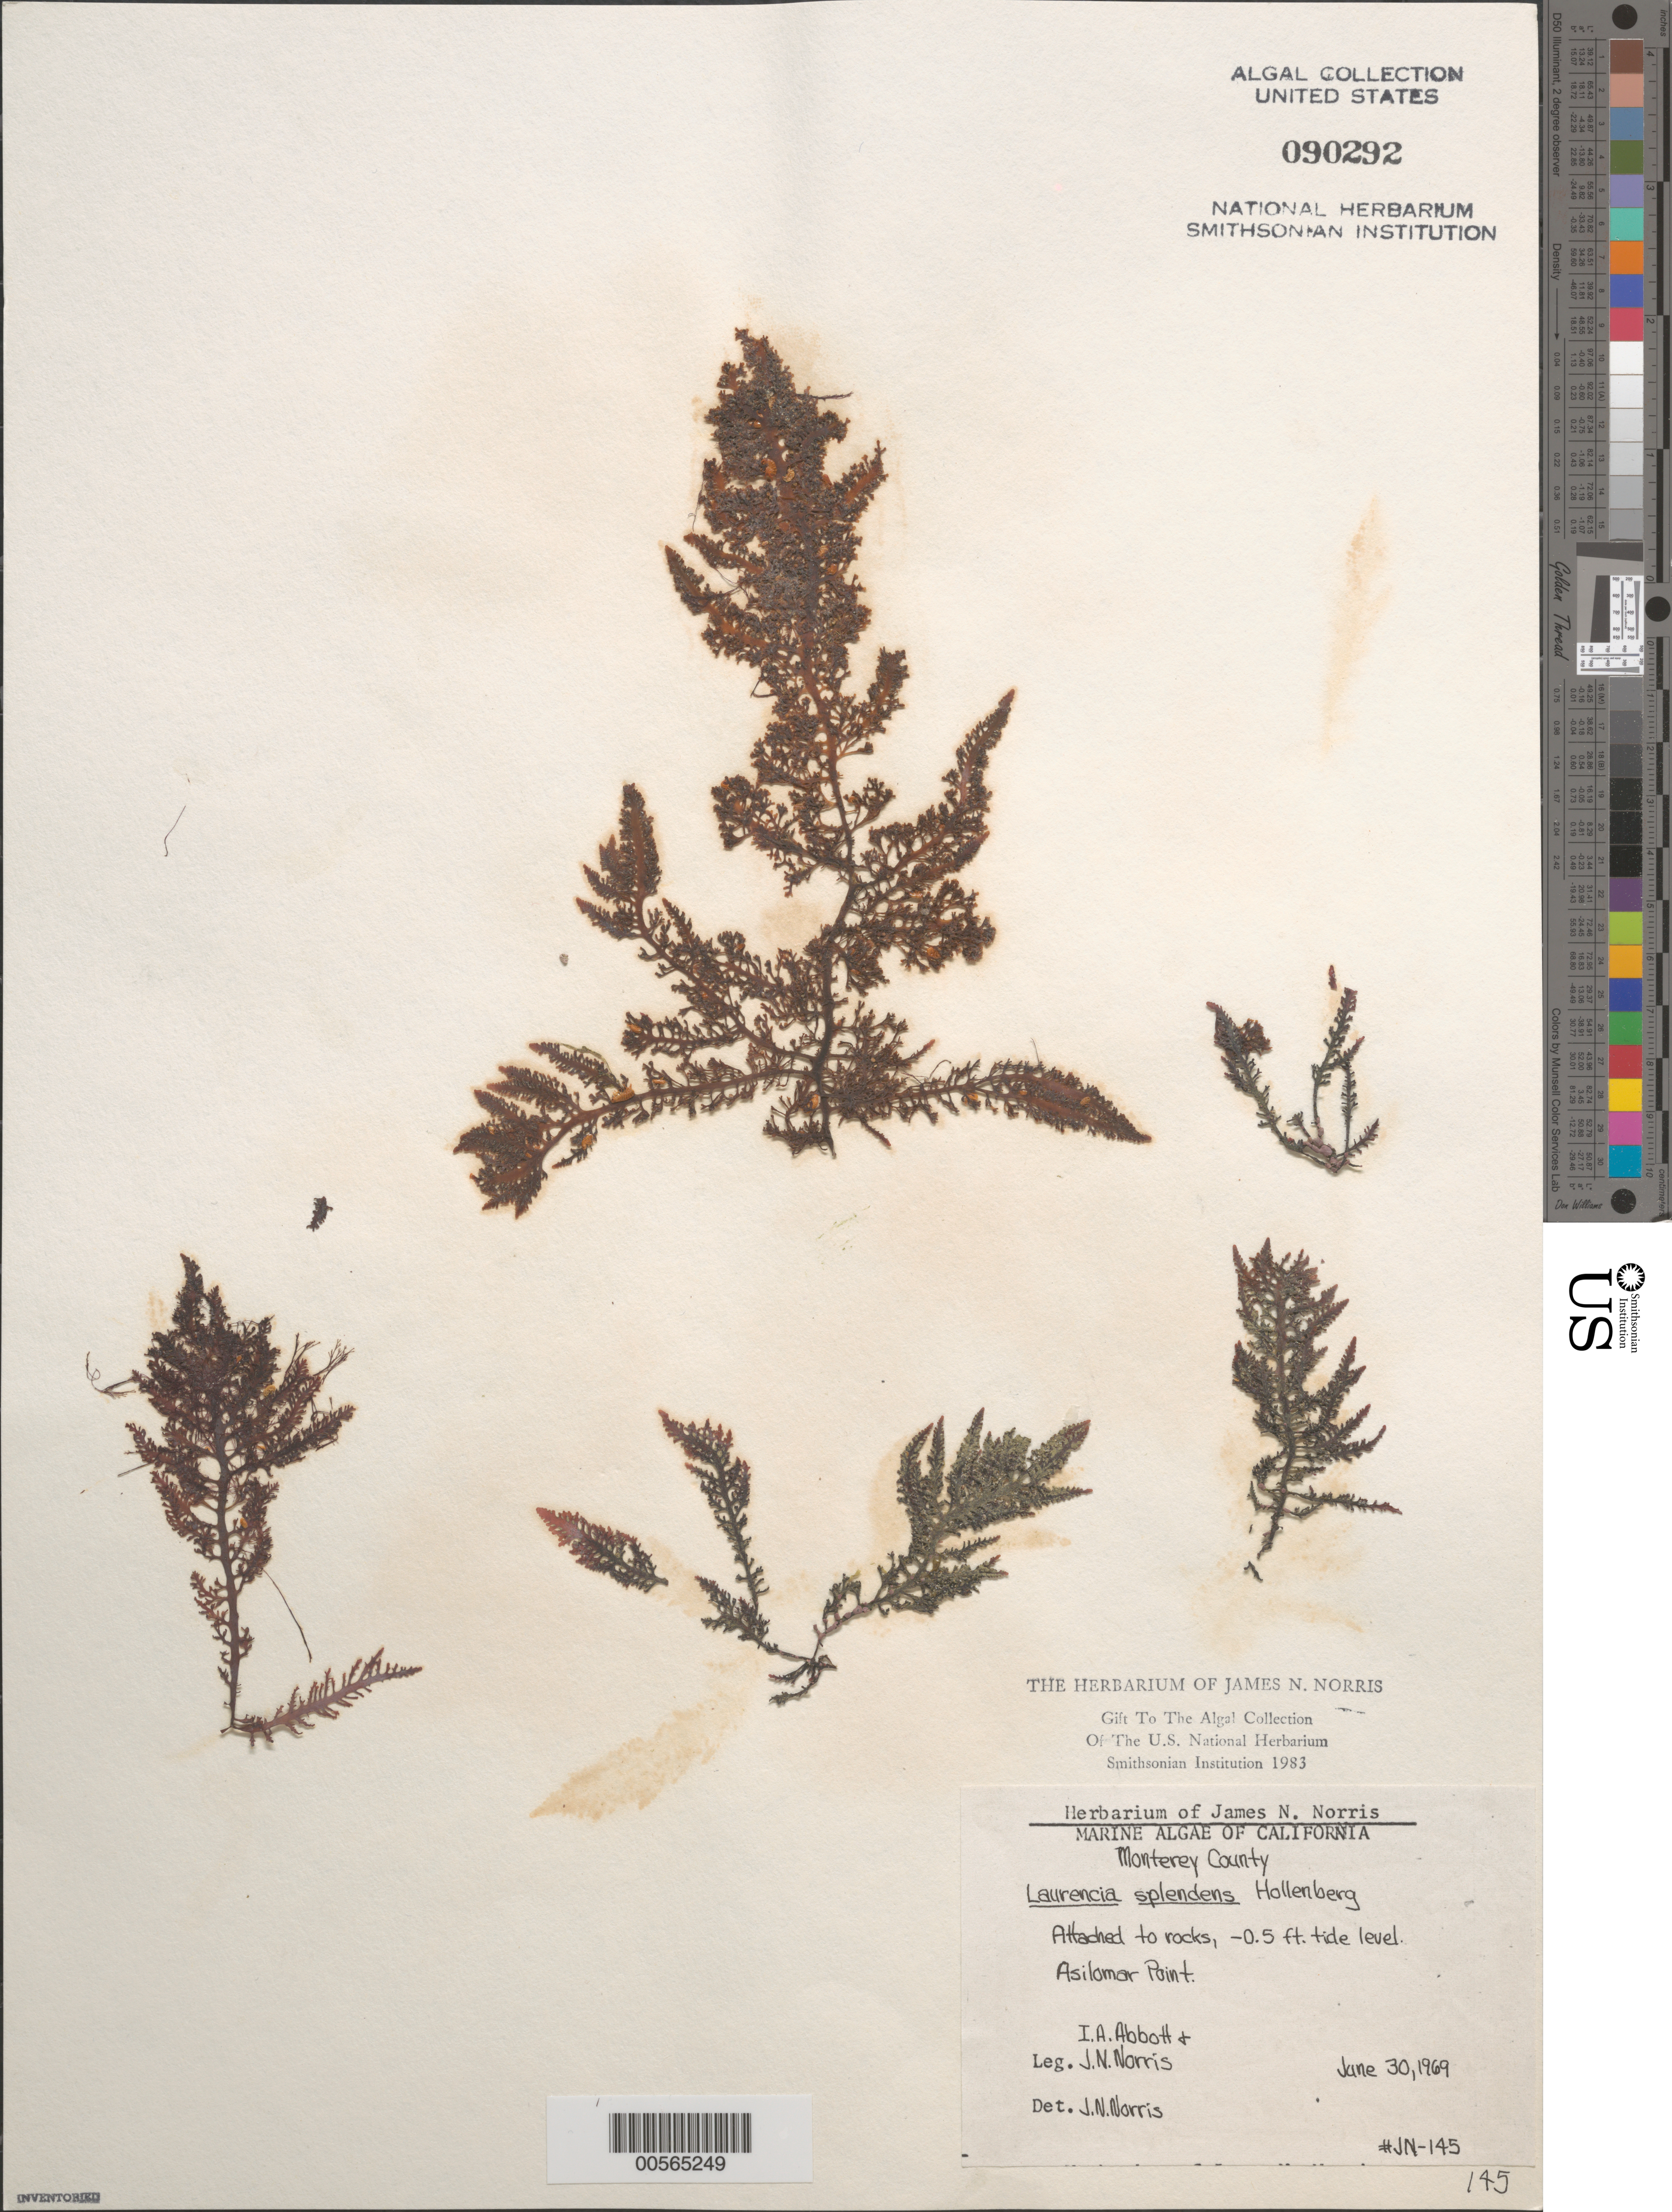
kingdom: Plantae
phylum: Rhodophyta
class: Florideophyceae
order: Ceramiales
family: Rhodomelaceae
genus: Osmundea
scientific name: Osmundea splendens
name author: (Hollenb.) K.W. Nam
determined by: Algae name updating Project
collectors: I. A. Abbott & J. N. Norris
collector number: JN-145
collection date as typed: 30 Jun 1969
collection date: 1969-06-30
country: United States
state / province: California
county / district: Monterey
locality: Asilomar Point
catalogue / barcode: US 90292